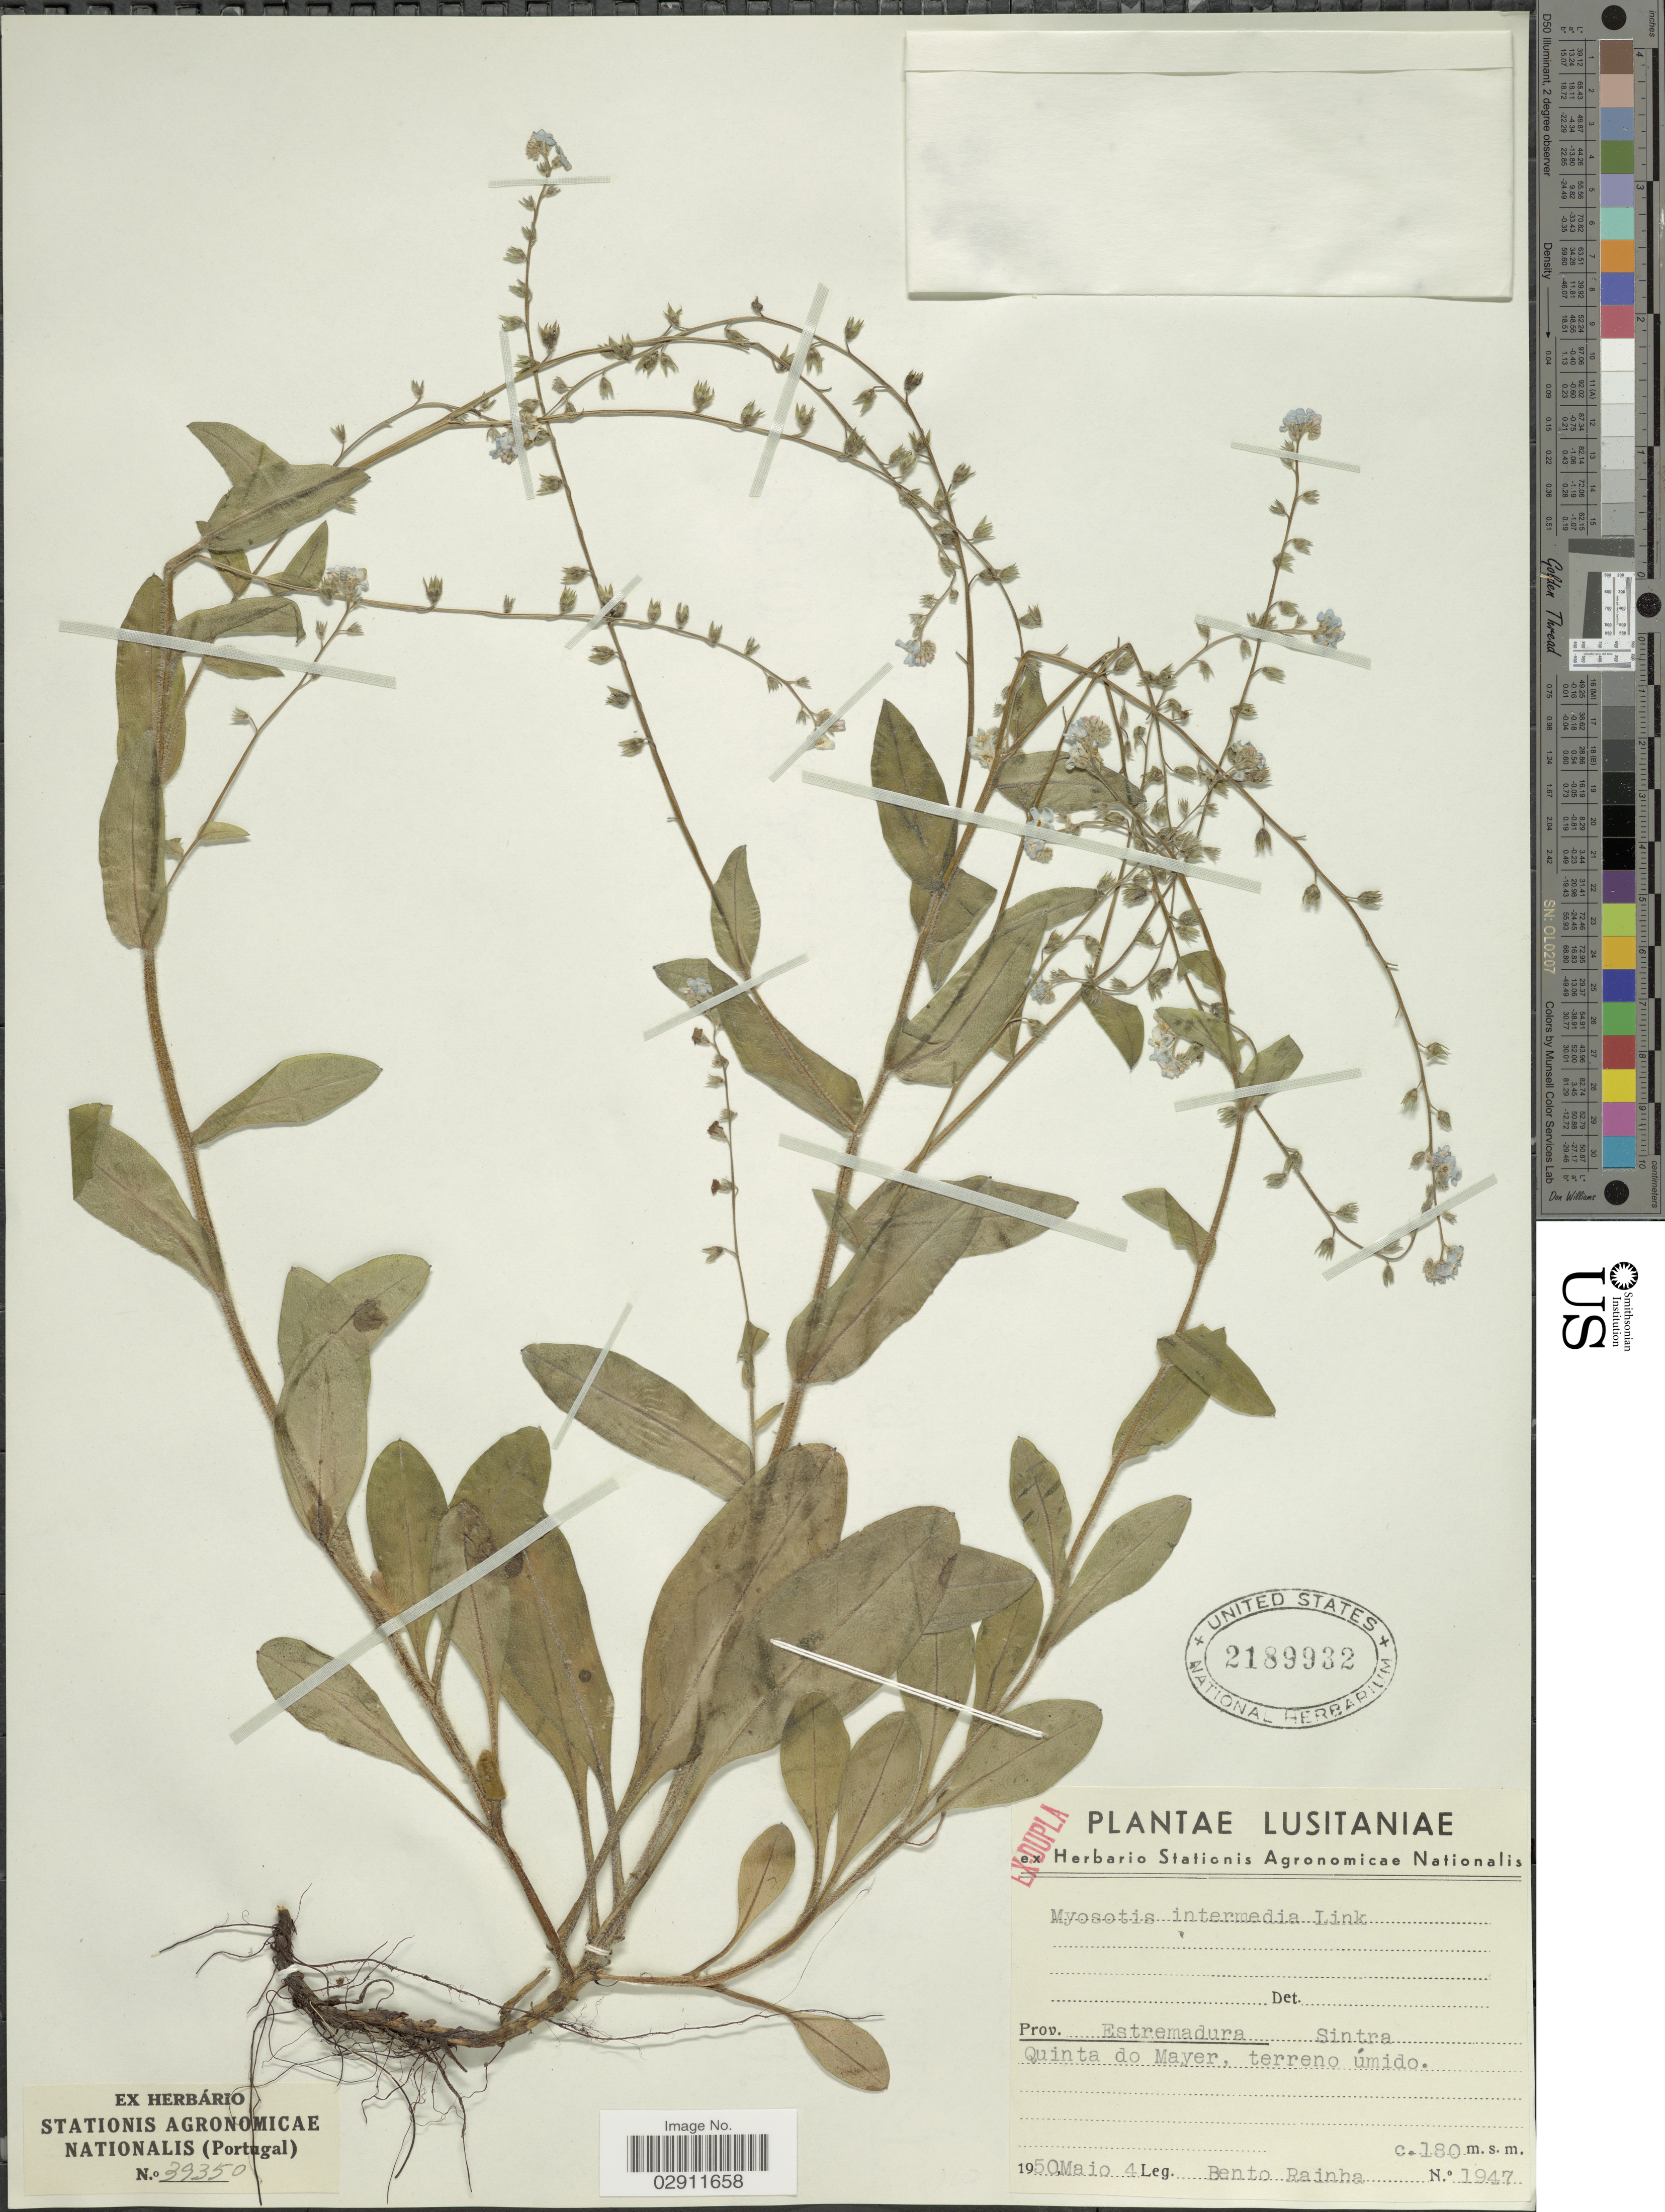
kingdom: Plantae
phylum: Tracheophyta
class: Magnoliopsida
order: Boraginales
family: Boraginaceae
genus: Myosotis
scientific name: Myosotis intermedia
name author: Link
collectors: B. Rainha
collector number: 1947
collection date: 1950-05-04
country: Portugal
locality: Lusitaniae. Prov. Estremadura. Sintra Quinta do Mayer.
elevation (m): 180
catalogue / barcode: US 2189932